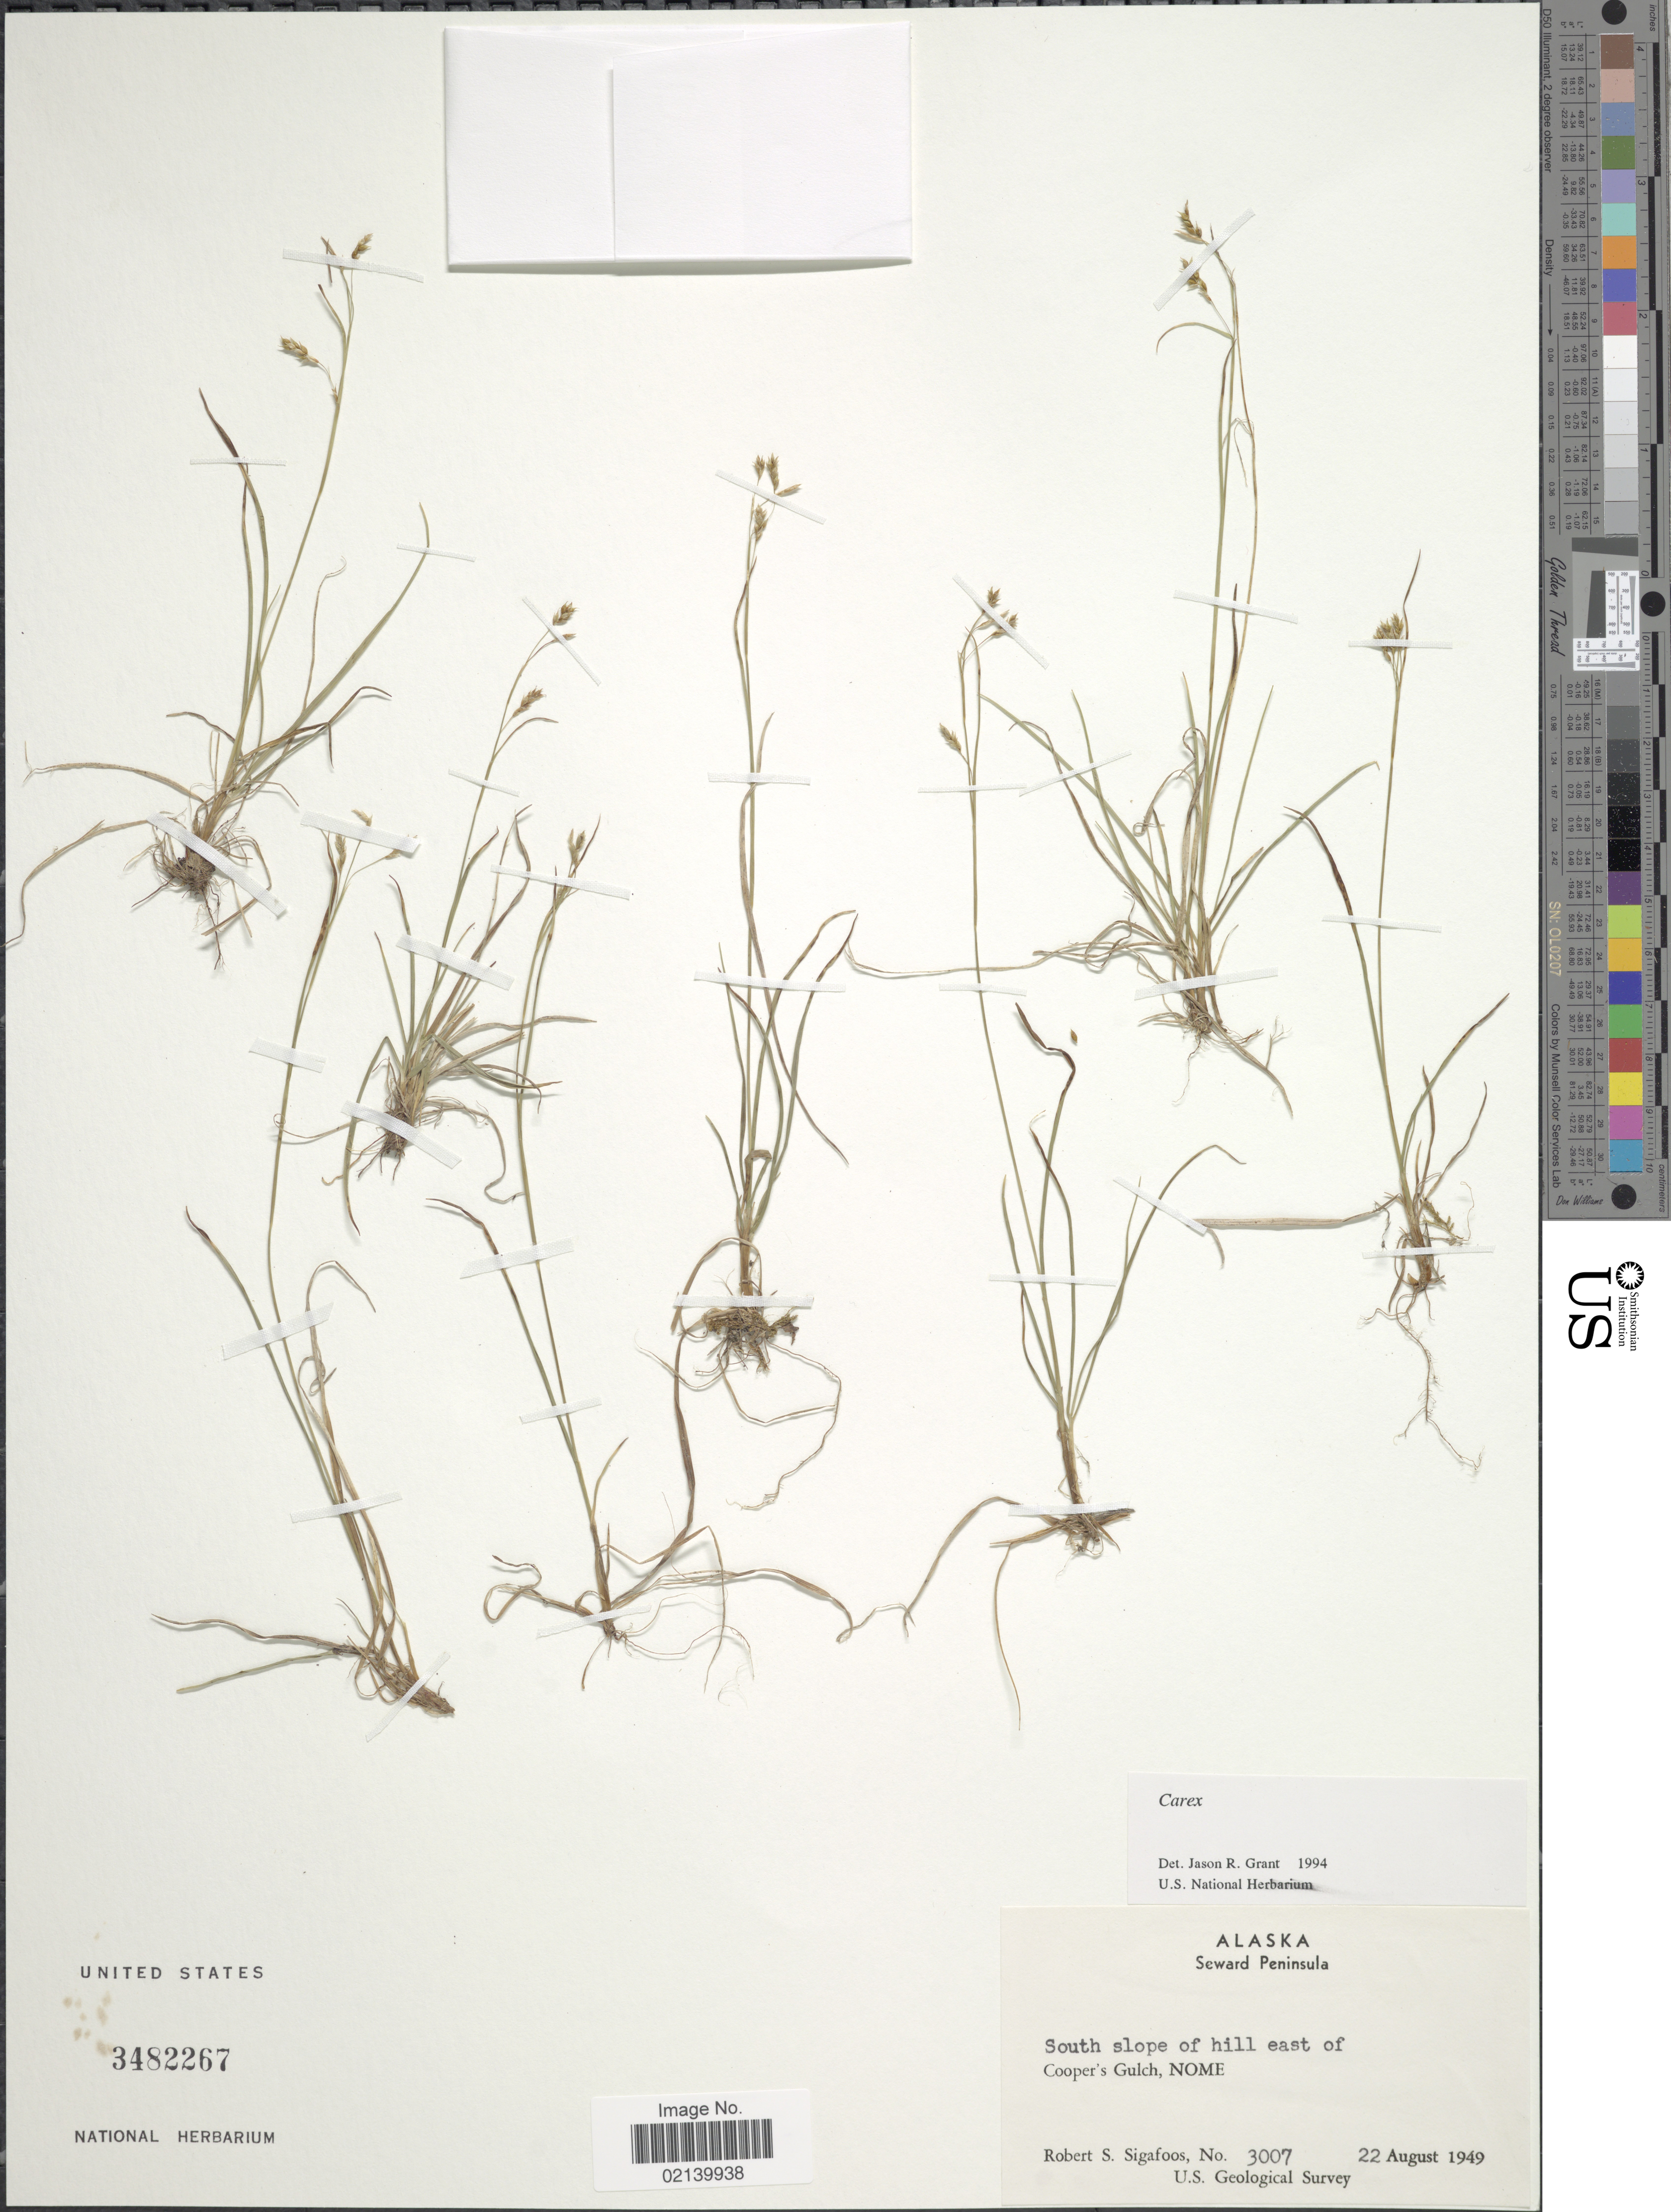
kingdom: Plantae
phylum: Tracheophyta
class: Liliopsida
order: Poales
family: Cyperaceae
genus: Carex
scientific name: Carex sp.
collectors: R. Sigafoos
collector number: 3007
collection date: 1949-08-22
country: United States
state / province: Alaska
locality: Alaska, Seward Peninsula, South slope of hill east of Cooper's Gulch, Nome.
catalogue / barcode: US 3482267